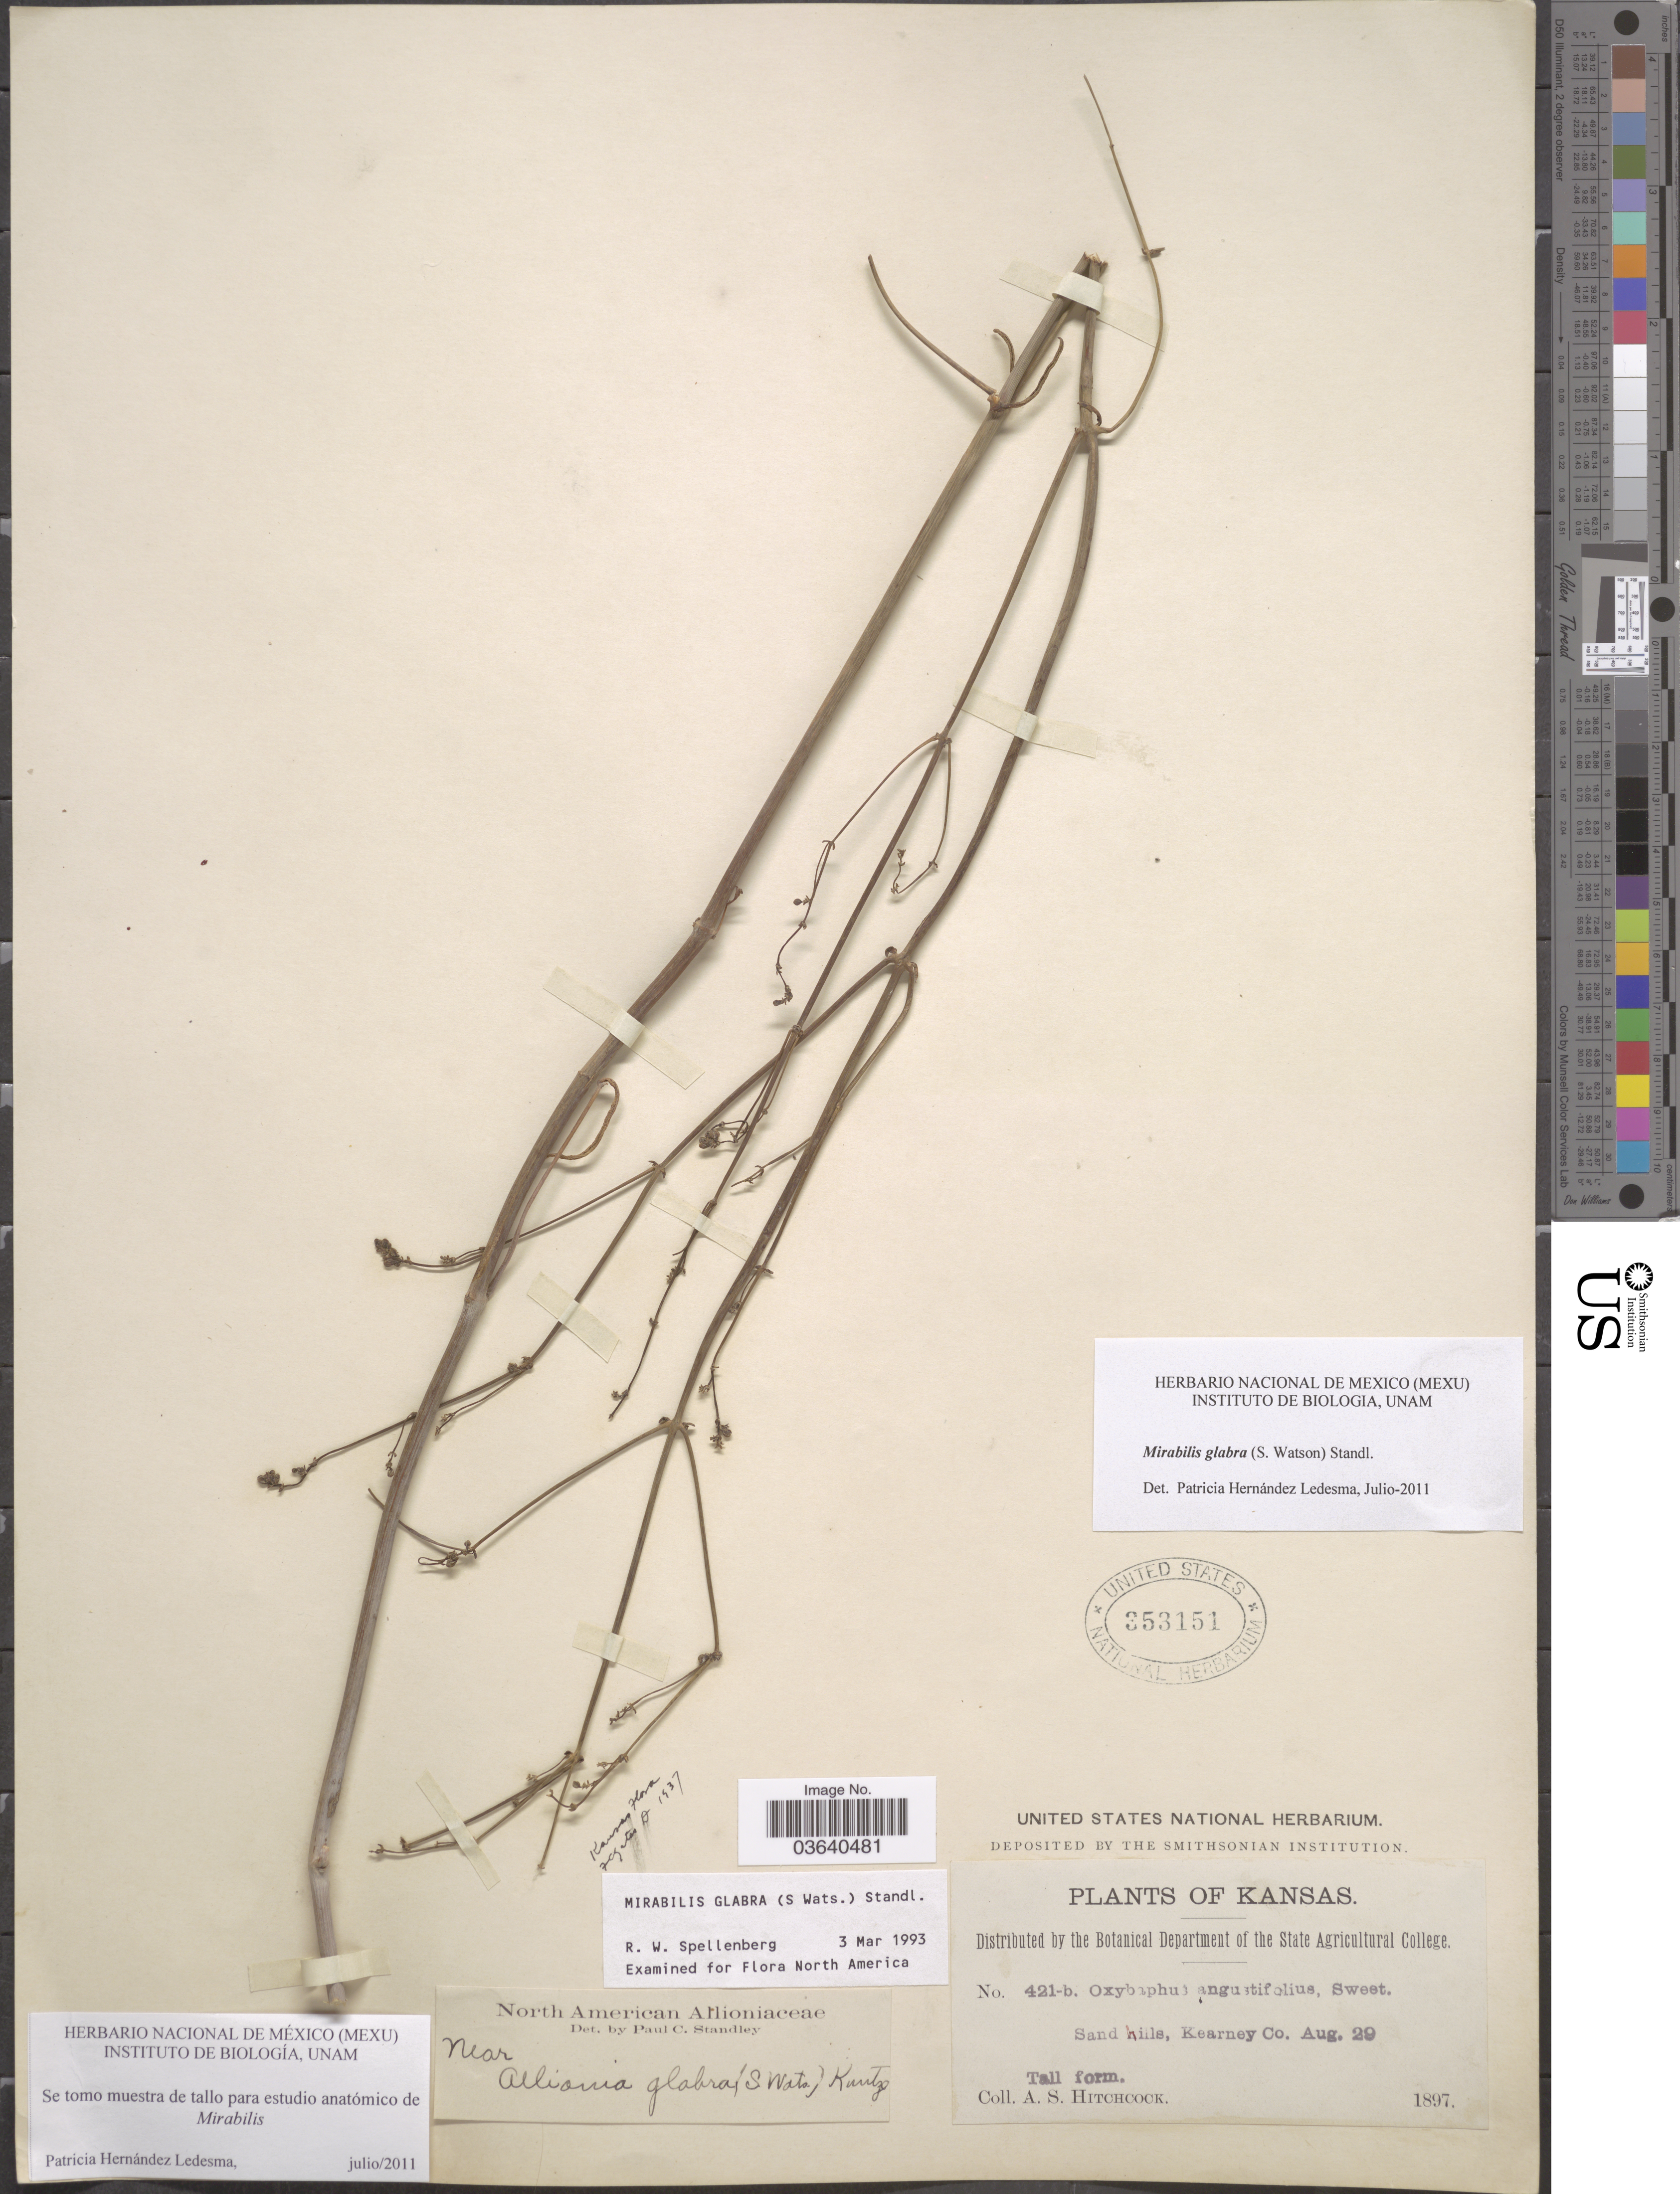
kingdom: Plantae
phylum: Tracheophyta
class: Magnoliopsida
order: Caryophyllales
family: Nyctaginaceae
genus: Mirabilis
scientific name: Mirabilis glabra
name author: (S. Watson) Standl.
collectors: A. S. Hitchcock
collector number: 421-b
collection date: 1897-08-29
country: United States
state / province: Kansas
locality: Sand hills, Kearney Co.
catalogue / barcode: US 353151